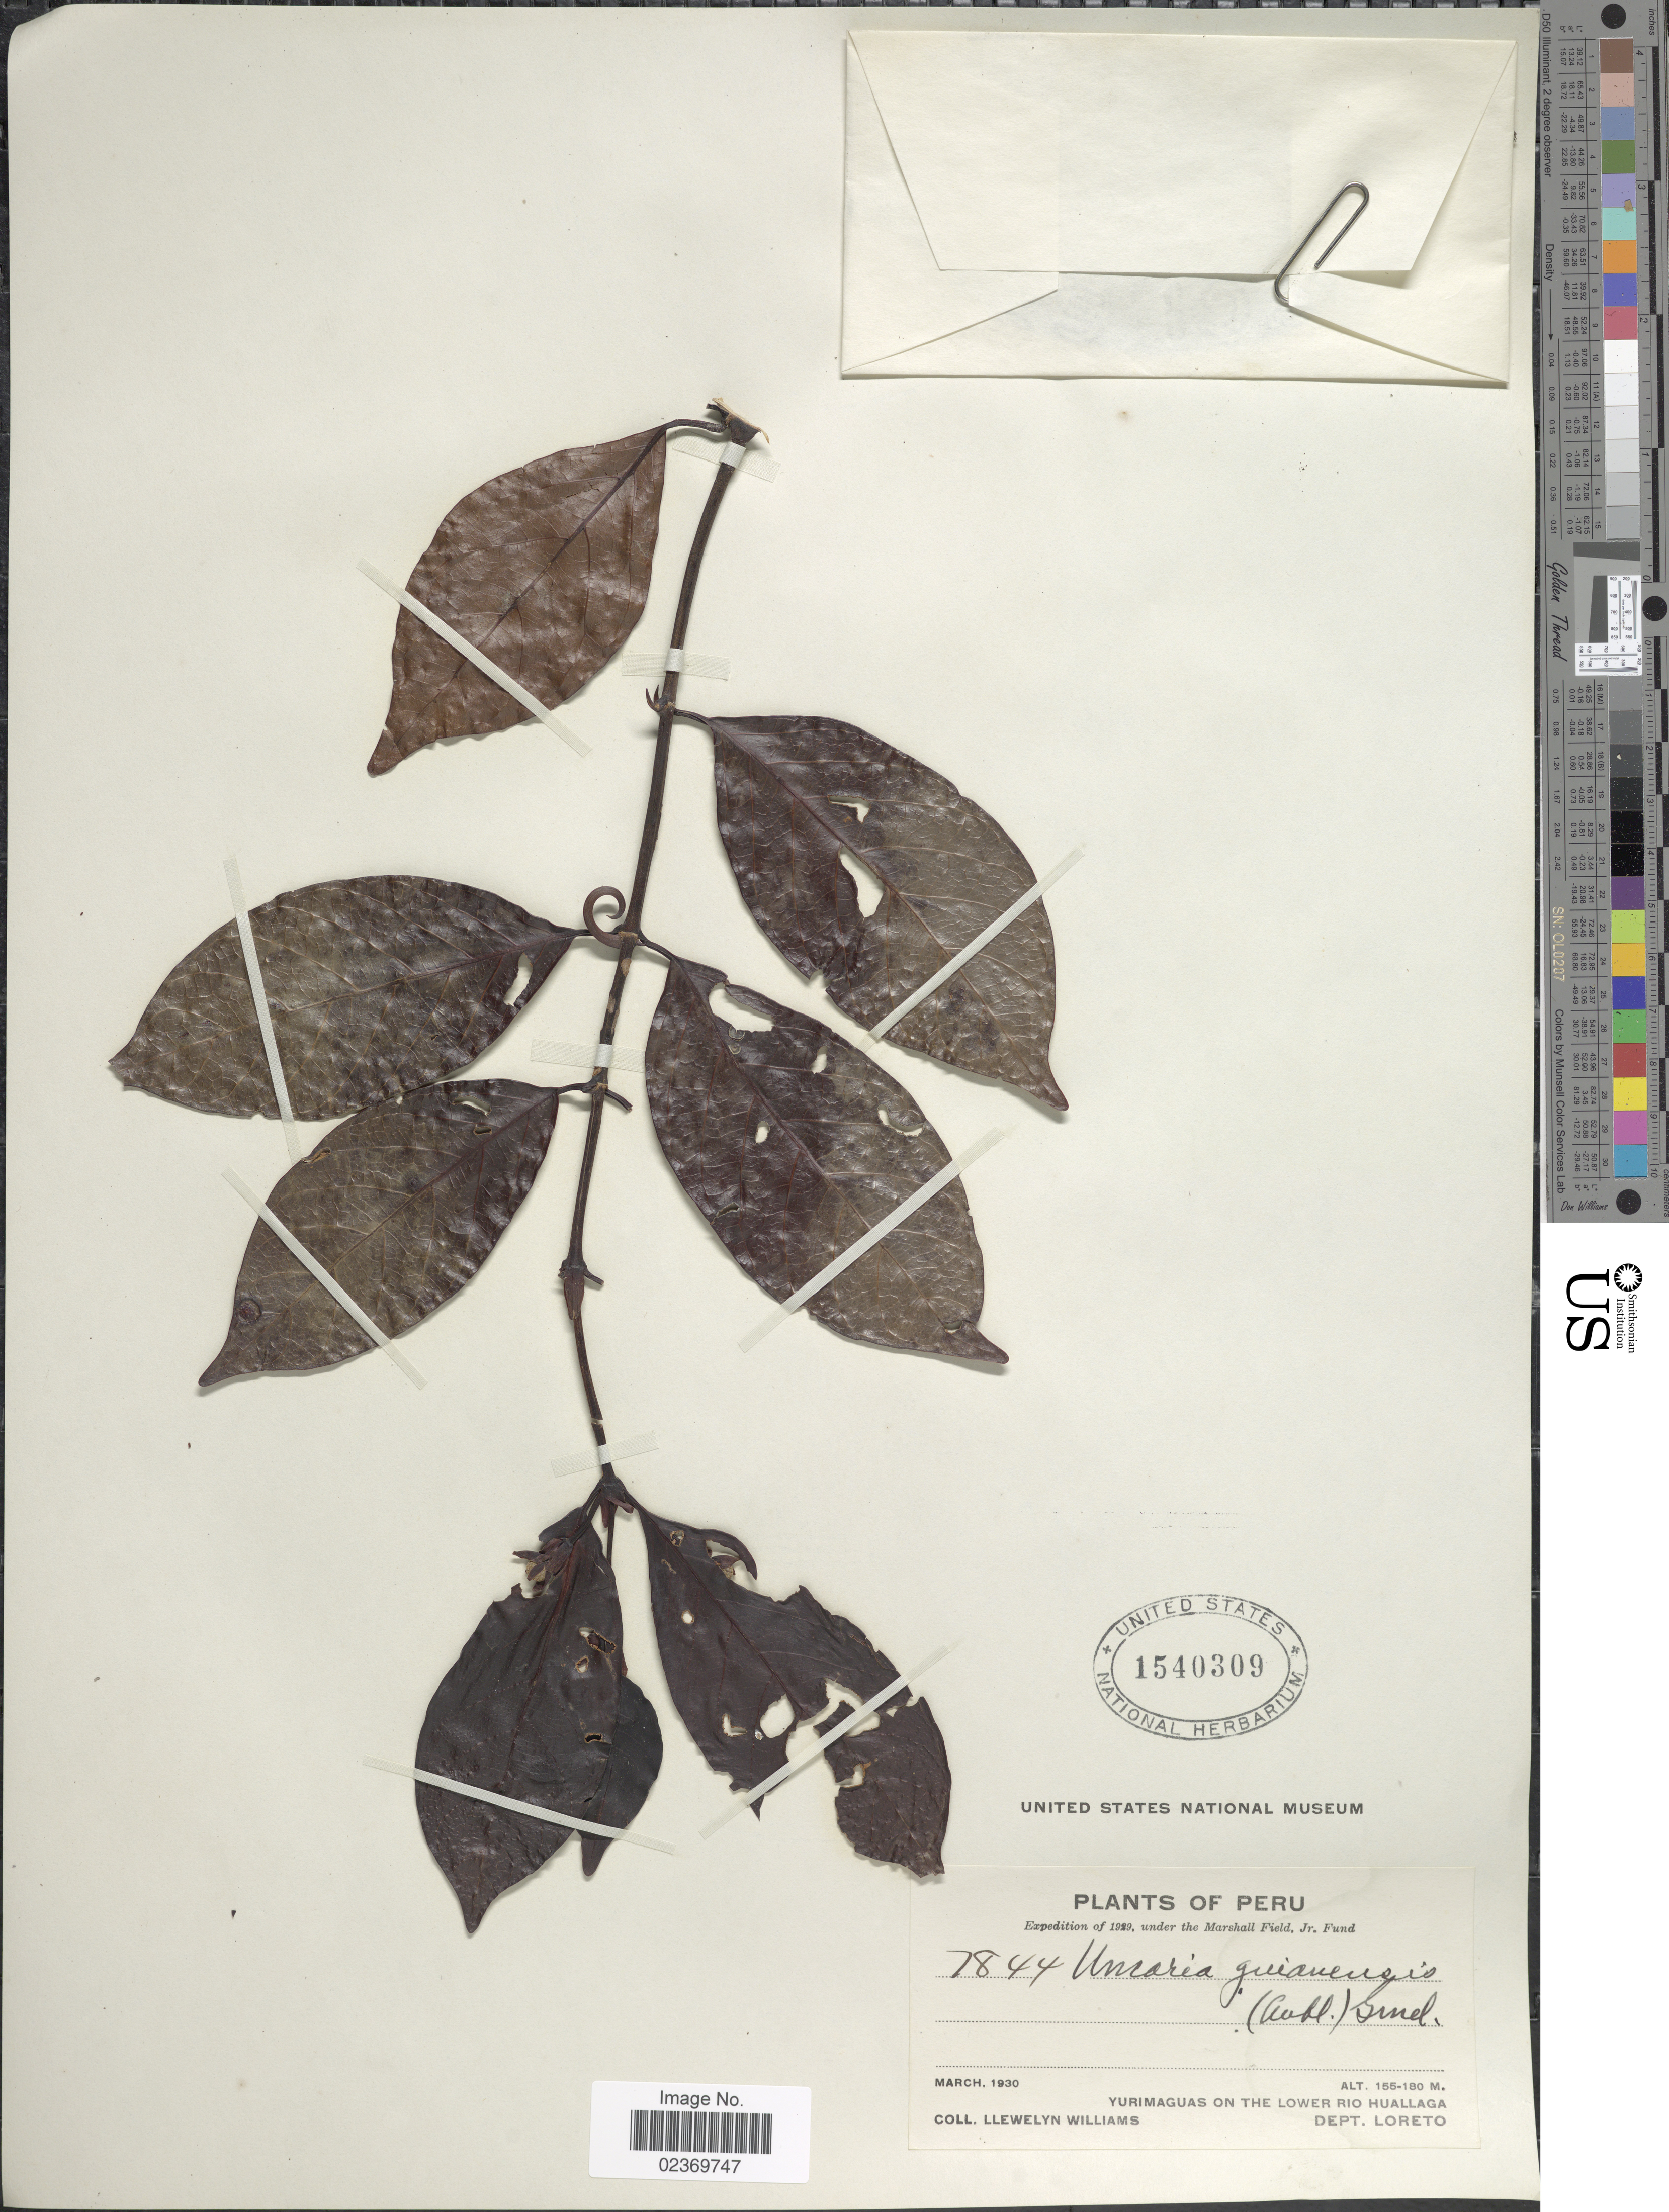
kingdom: Plantae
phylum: Tracheophyta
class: Magnoliopsida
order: Gentianales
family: Rubiaceae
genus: Uncaria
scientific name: Uncaria guianensis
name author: (Aubl.) J.F. Gmel.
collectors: Ll. Williams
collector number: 7844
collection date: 1930-03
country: Peru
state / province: Loreto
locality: Yurimaguas on the lower Rio Huallaga, Dept. Loreto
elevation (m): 155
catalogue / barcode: US 1540309